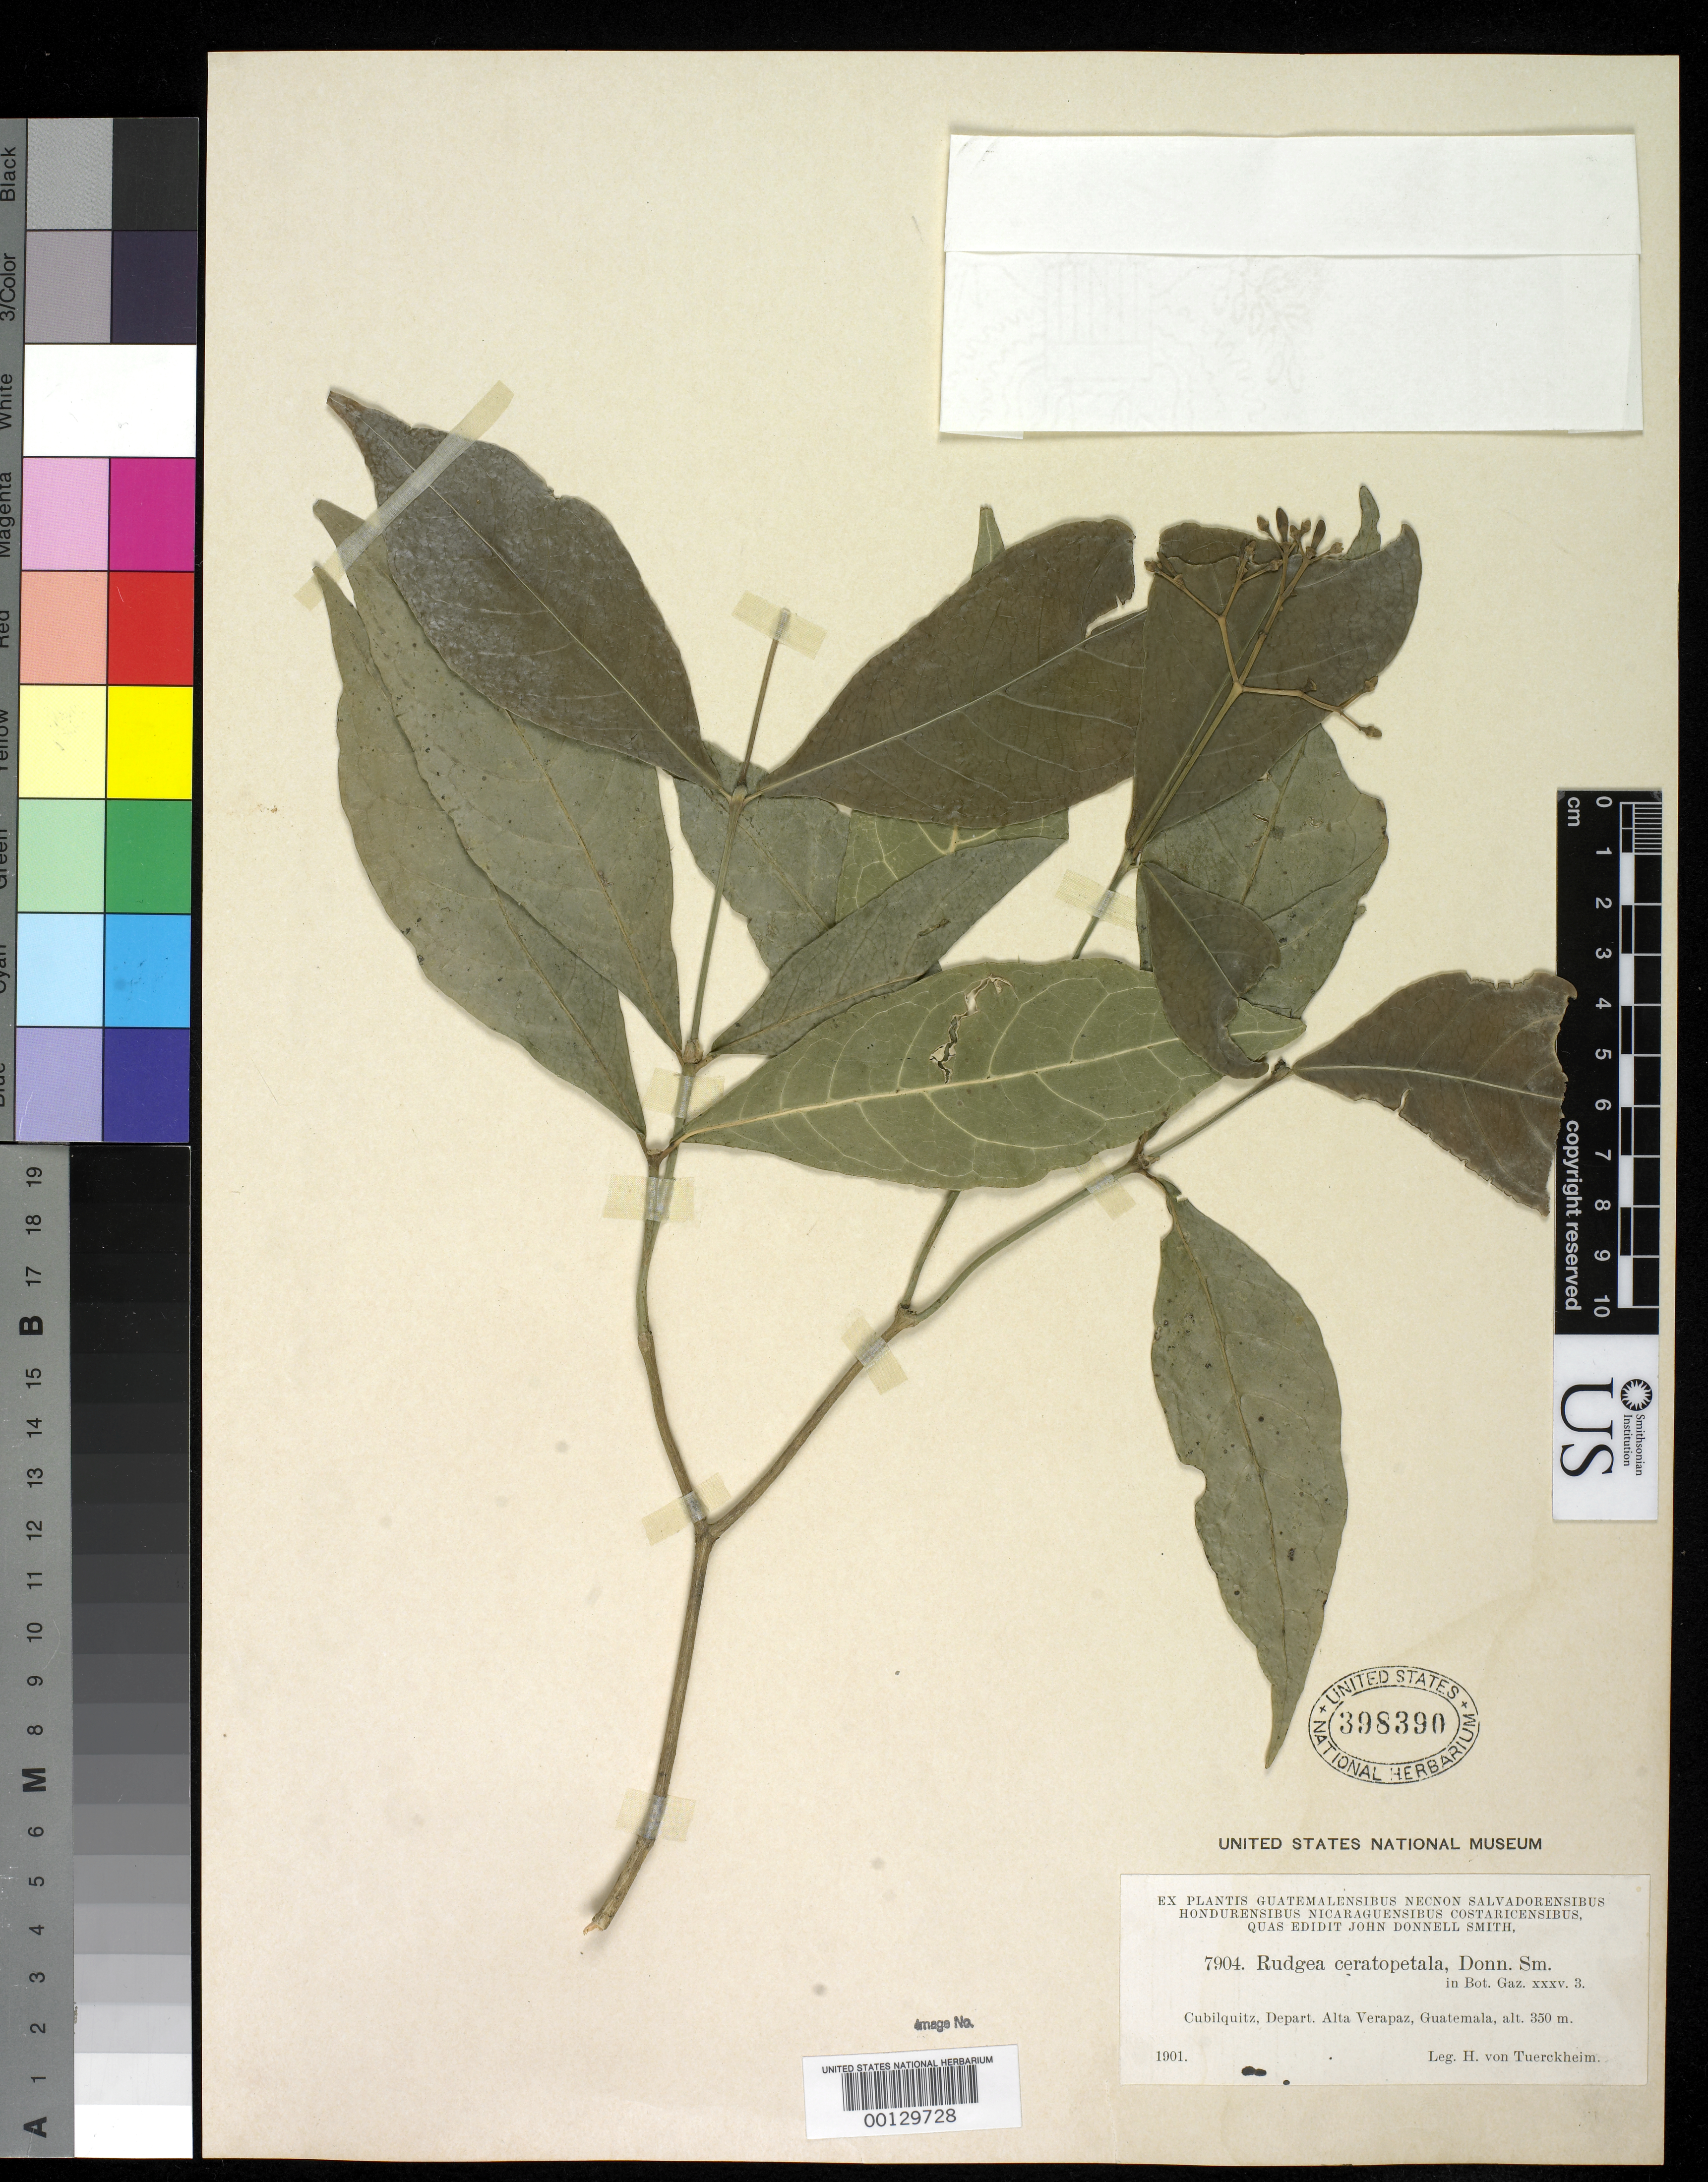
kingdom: Plantae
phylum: Tracheophyta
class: Magnoliopsida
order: Gentianales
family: Rubiaceae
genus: Rudgea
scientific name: Rudgea ceratopetala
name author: Donn. Sm.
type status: Type Collection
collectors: H. von Türckheim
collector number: J.D.S. 7904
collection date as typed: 1901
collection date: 1901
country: Guatemala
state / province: Alta Verapaz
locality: Cubilquitz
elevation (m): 350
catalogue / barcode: US 398390